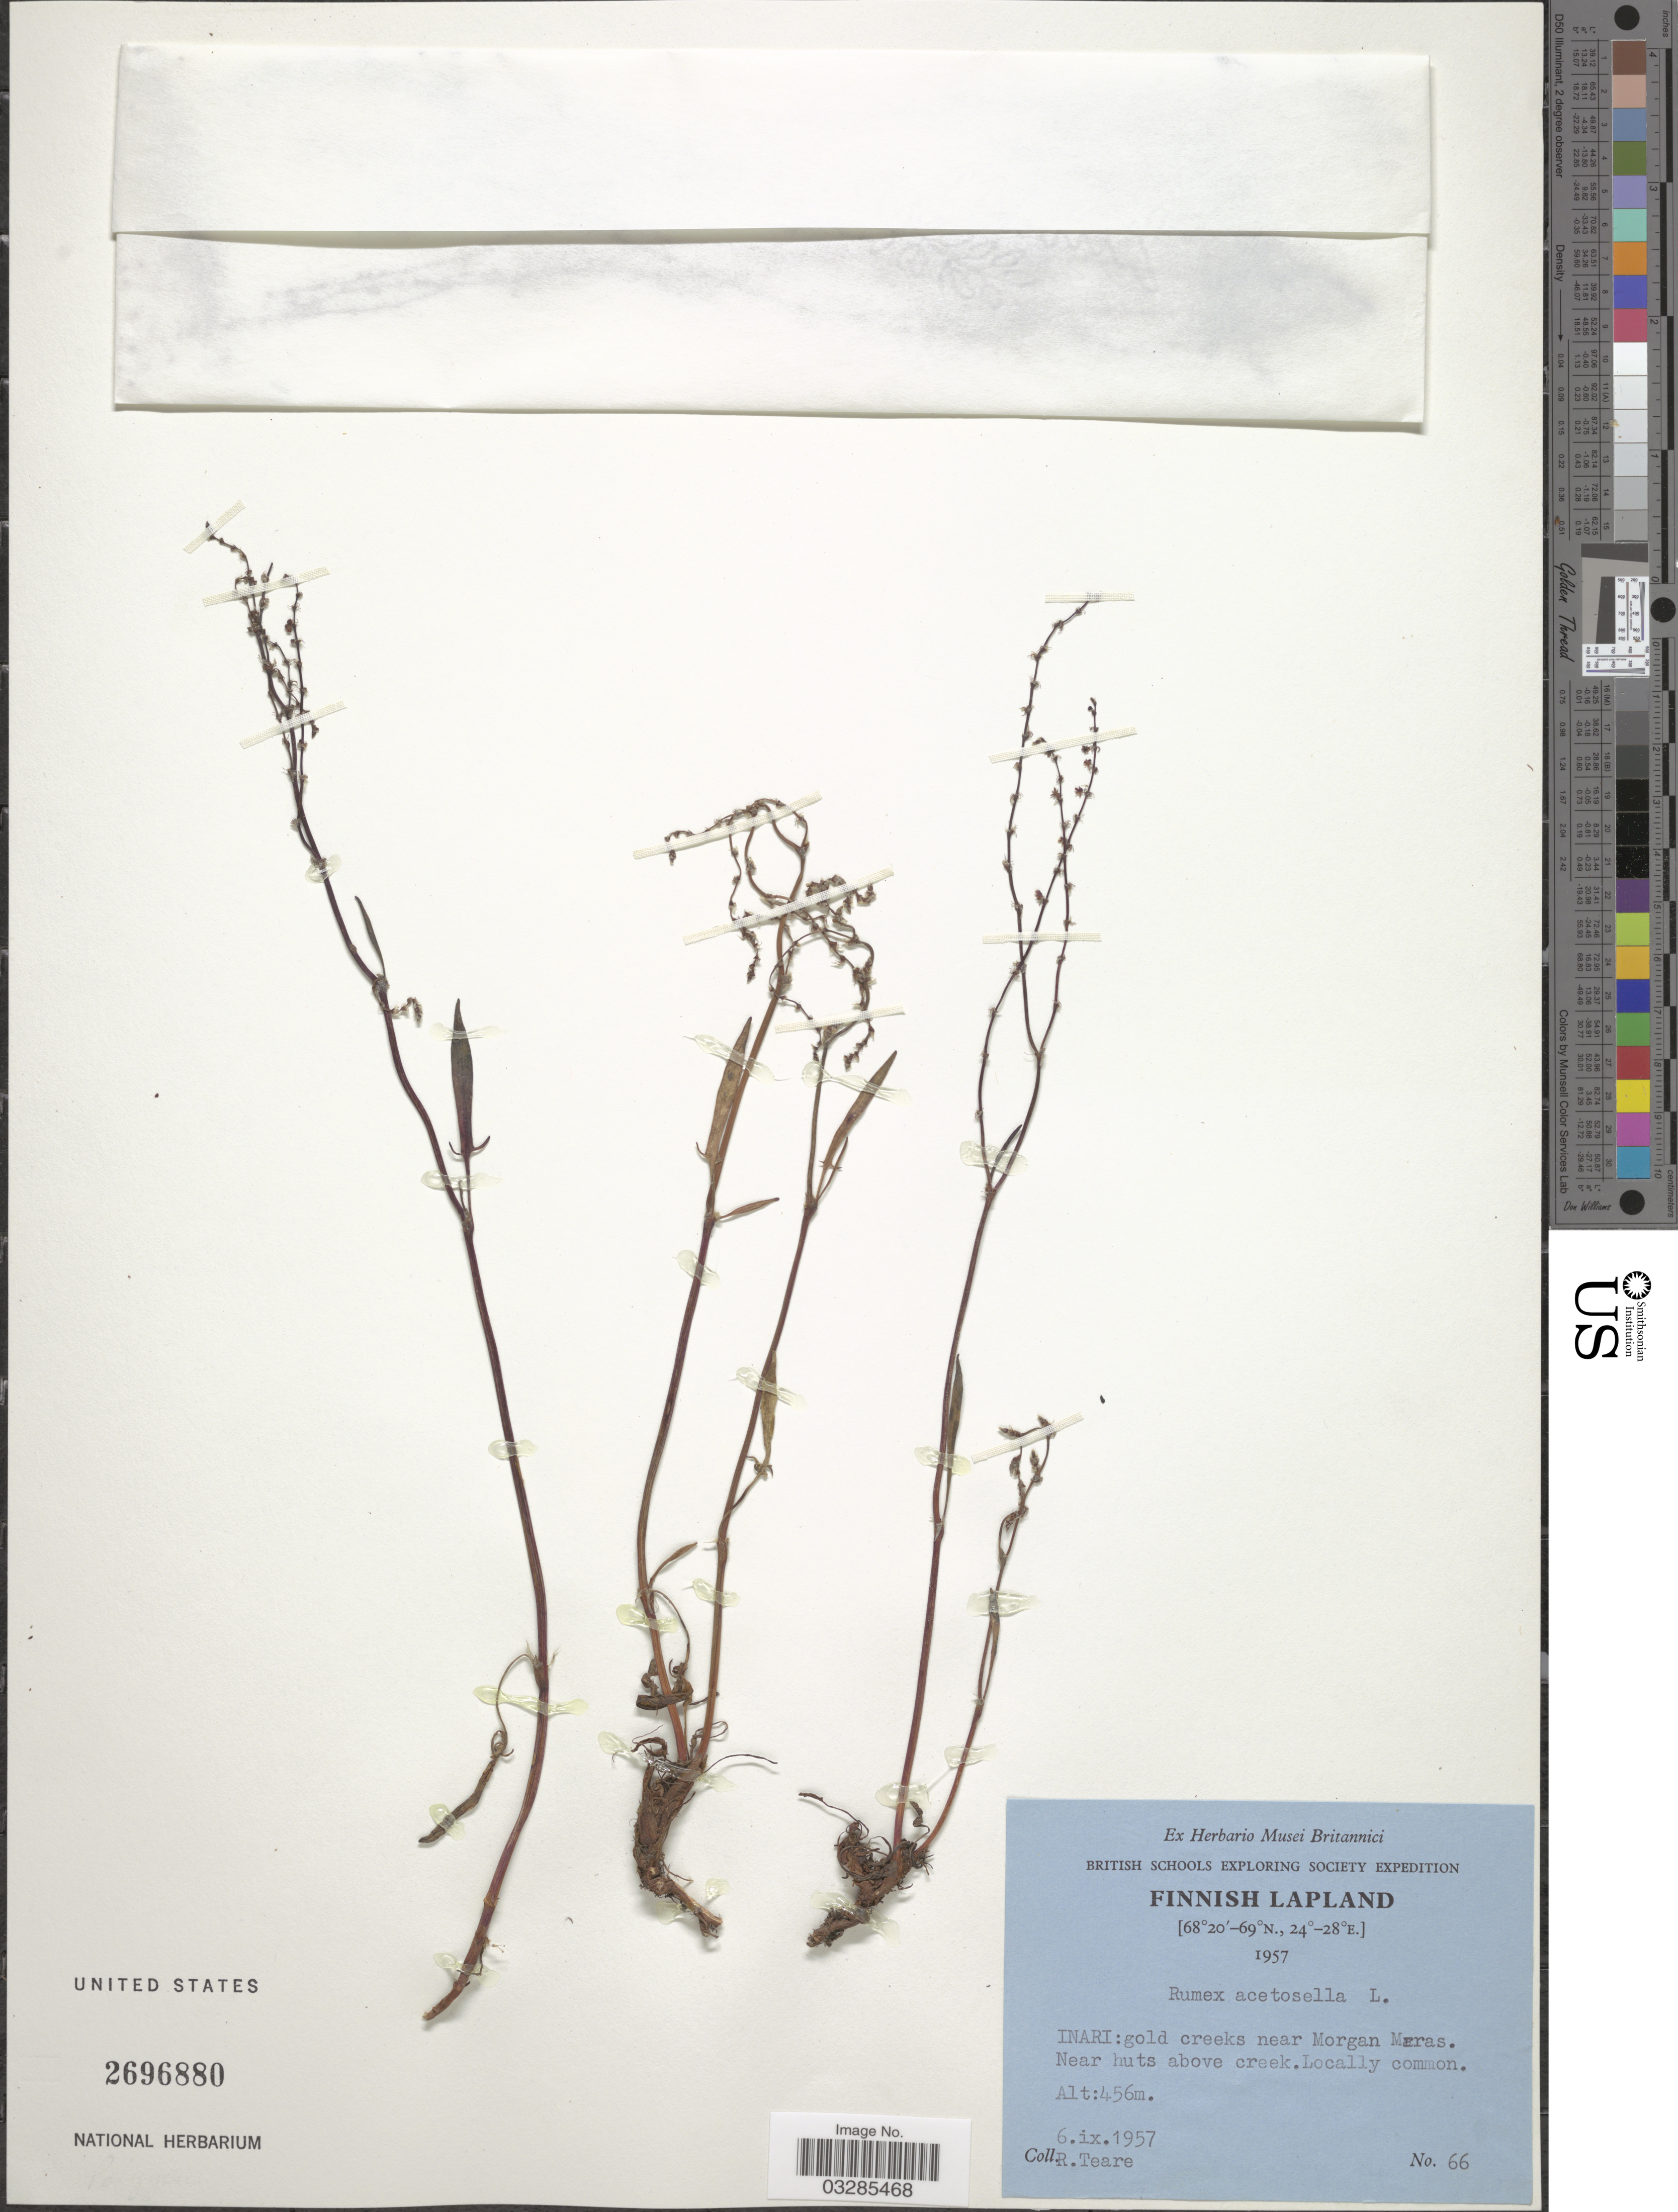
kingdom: Plantae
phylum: Tracheophyta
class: Magnoliopsida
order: Caryophyllales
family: Polygonaceae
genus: Rumex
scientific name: Rumex acetosella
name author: L.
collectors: R. Teare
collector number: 66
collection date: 1957-09-06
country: Finland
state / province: Lappi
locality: Finnish Lapland. Inari: gold creeks near Morgan Meras. Near huts above creek.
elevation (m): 456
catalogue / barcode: US 2696880